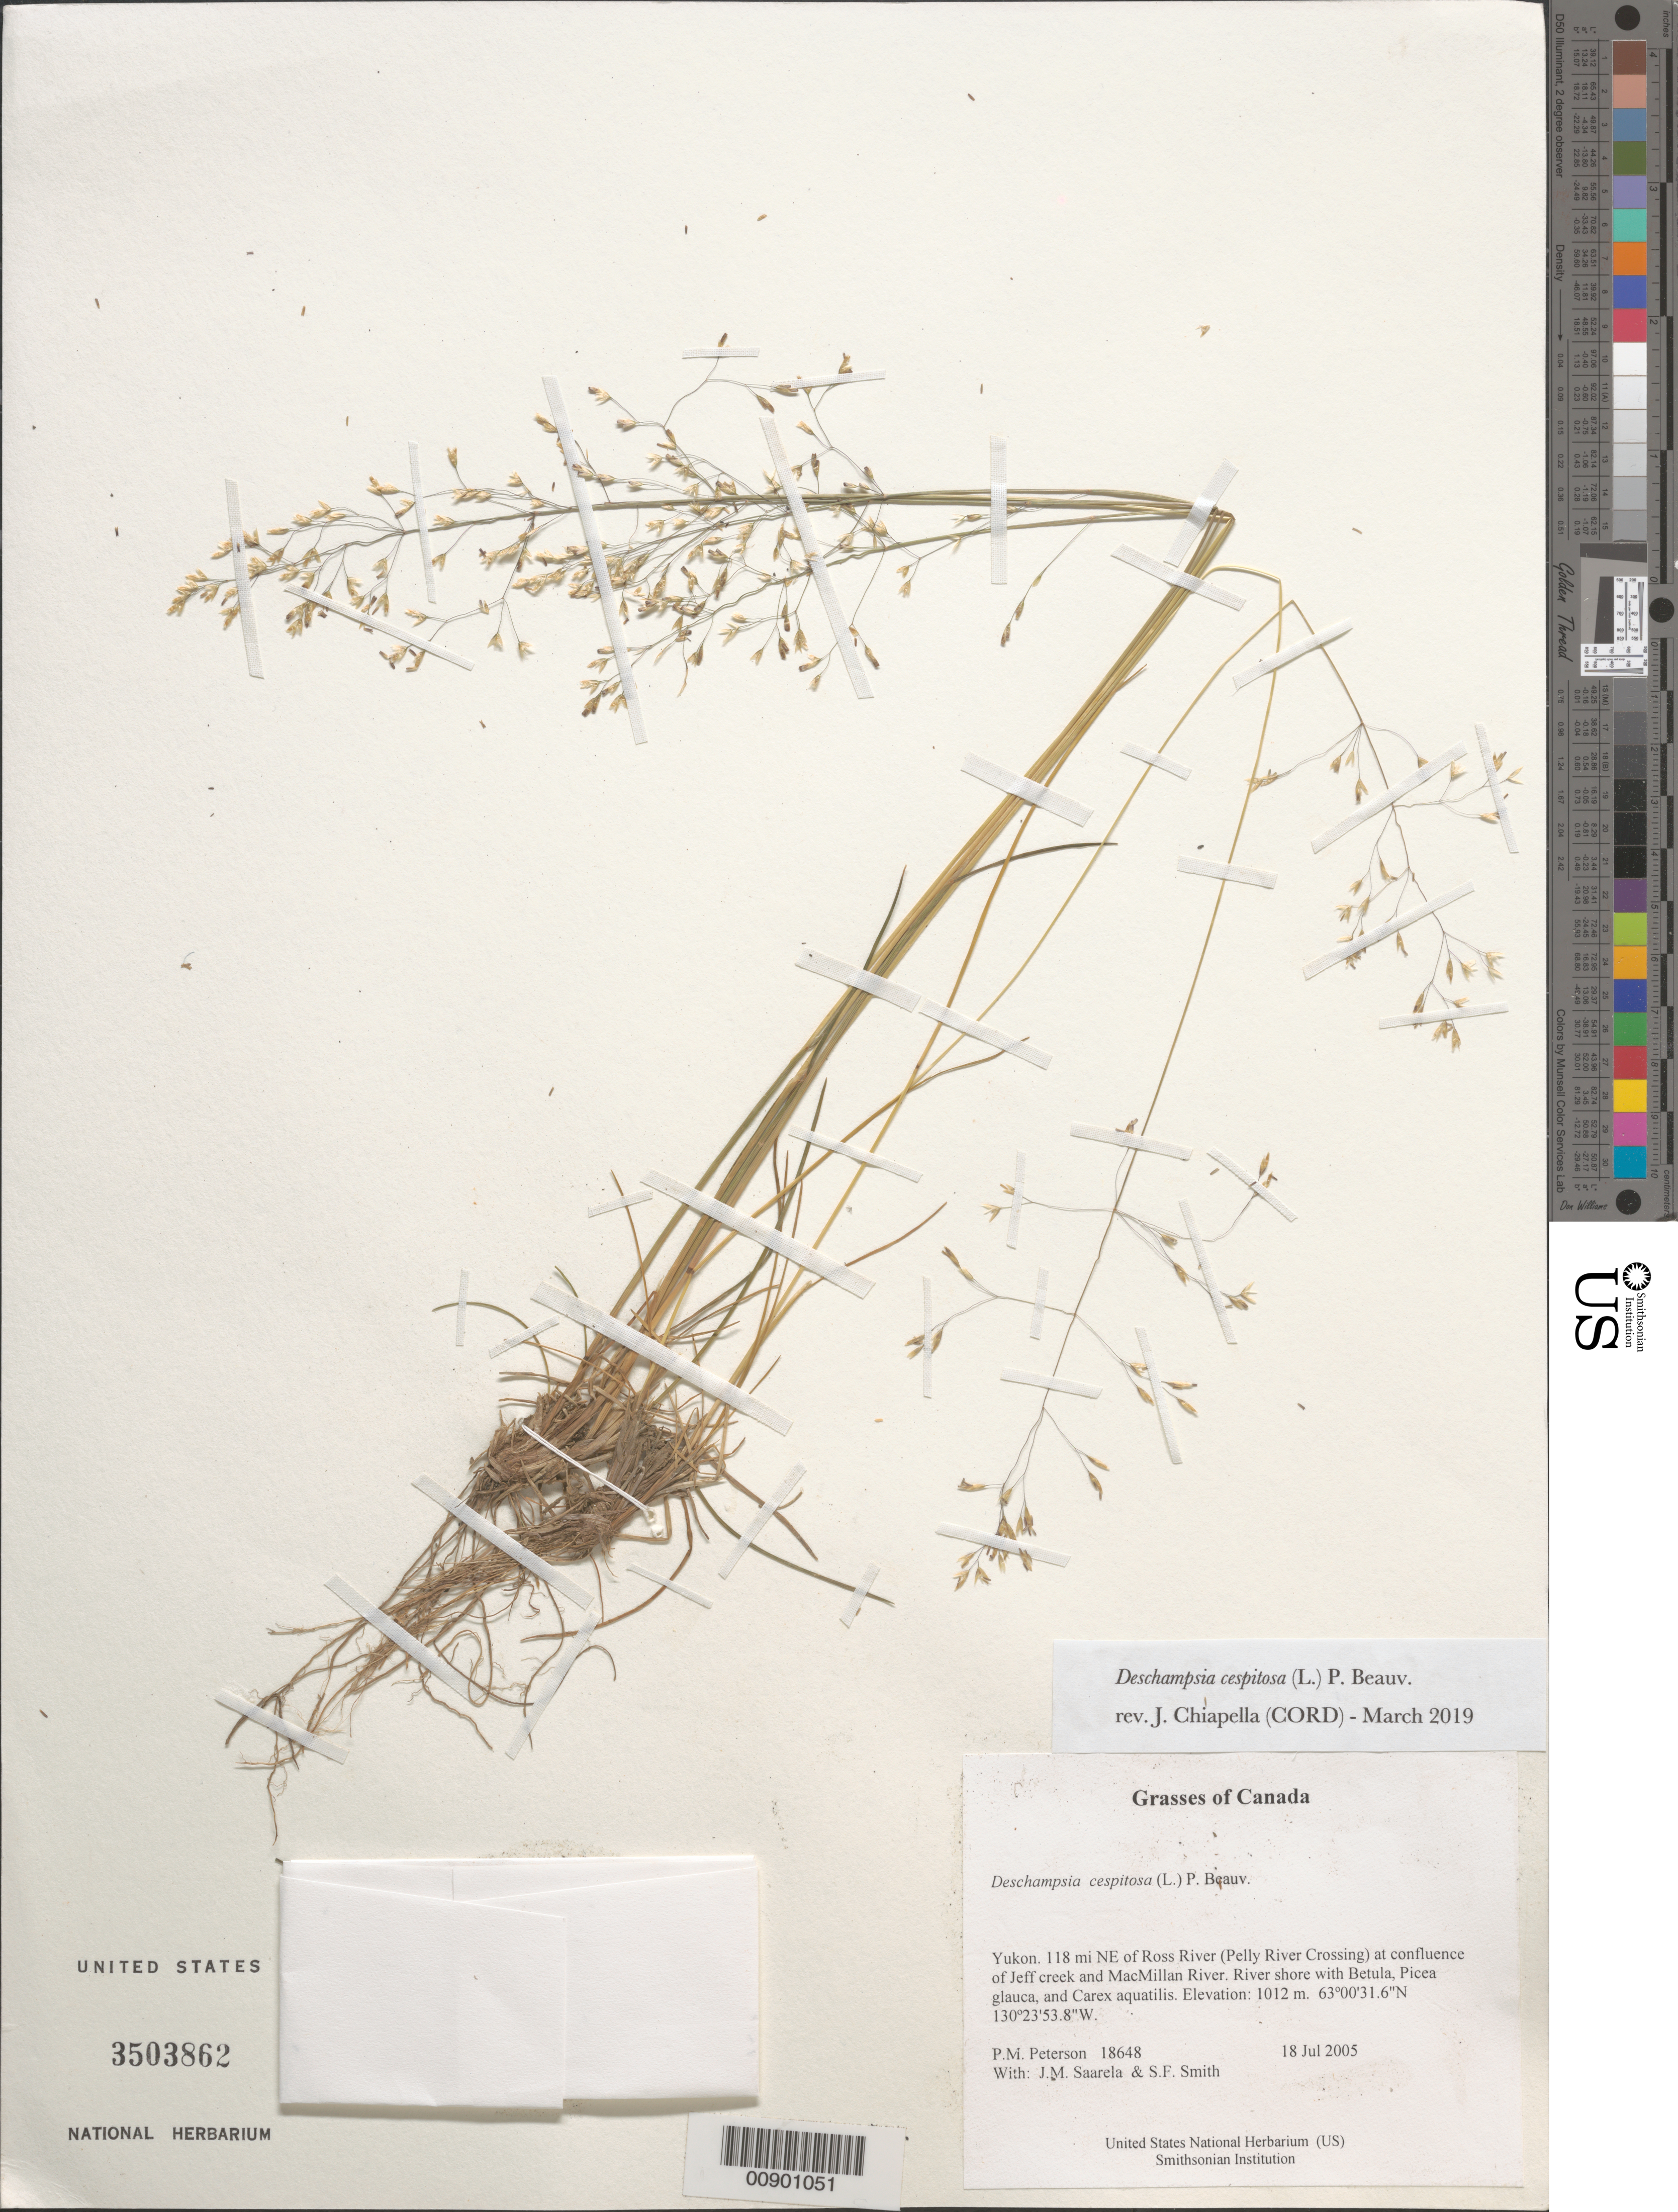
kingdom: Plantae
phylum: Tracheophyta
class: Liliopsida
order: Poales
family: Poaceae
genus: Deschampsia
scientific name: Deschampsia cespitosa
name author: (L.) P. Beauv.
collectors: P. M. Peterson, J. Saarela & S.F. Smith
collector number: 18648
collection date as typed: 18 Jul 2004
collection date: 2004-07-18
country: Canada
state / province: Yukon Territory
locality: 118 mi NE of Ross River (Pelly River Crossing) at confluence of Jeff creek and MacMillan River. River shore with Betula, Picea glauca, and Carex aquatilis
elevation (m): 1012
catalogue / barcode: US 3503862